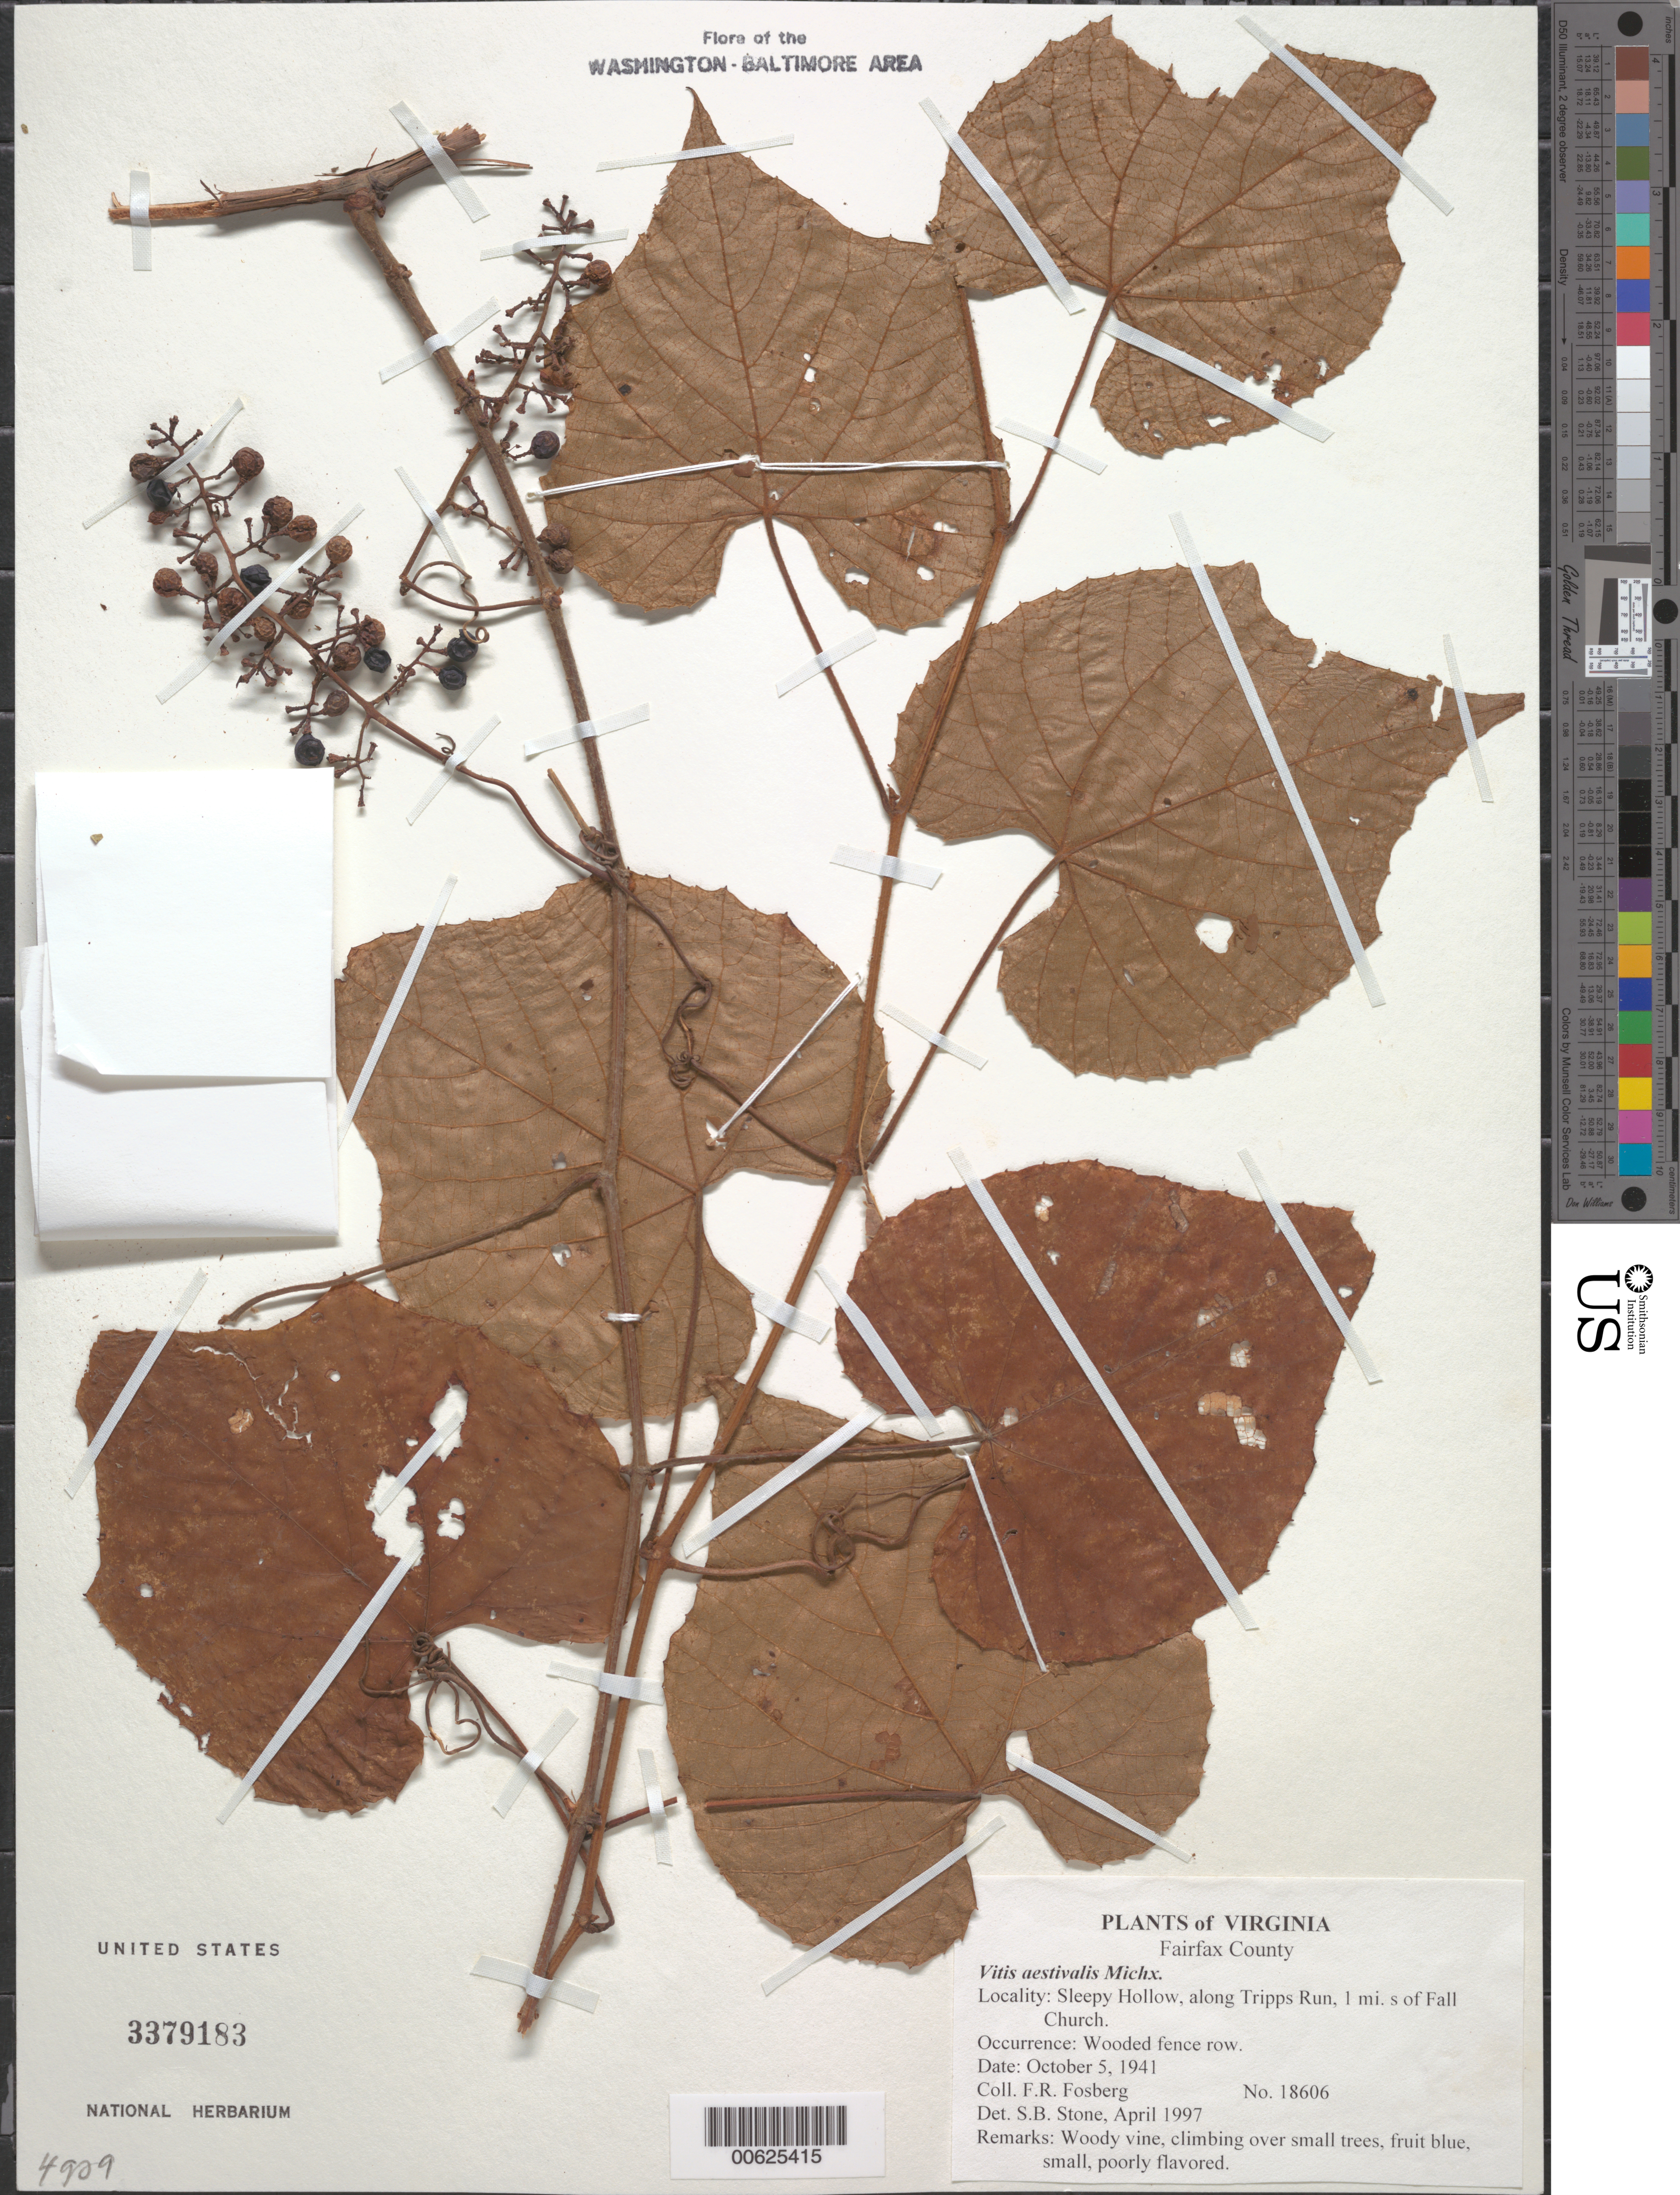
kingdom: Plantae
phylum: Tracheophyta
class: Magnoliopsida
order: Vitales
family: Vitaceae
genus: Vitis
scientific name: Vitis aestivalis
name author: Michx.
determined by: Stone, S. B.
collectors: F. R. Fosberg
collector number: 18606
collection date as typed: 05 Oct 1941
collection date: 1941-10-05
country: United States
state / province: Virginia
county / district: Fairfax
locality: Sleepy Hollow, along Tripps Run, 1 mi. S of Falls Church.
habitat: Wooded fence row.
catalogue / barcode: US 3379183